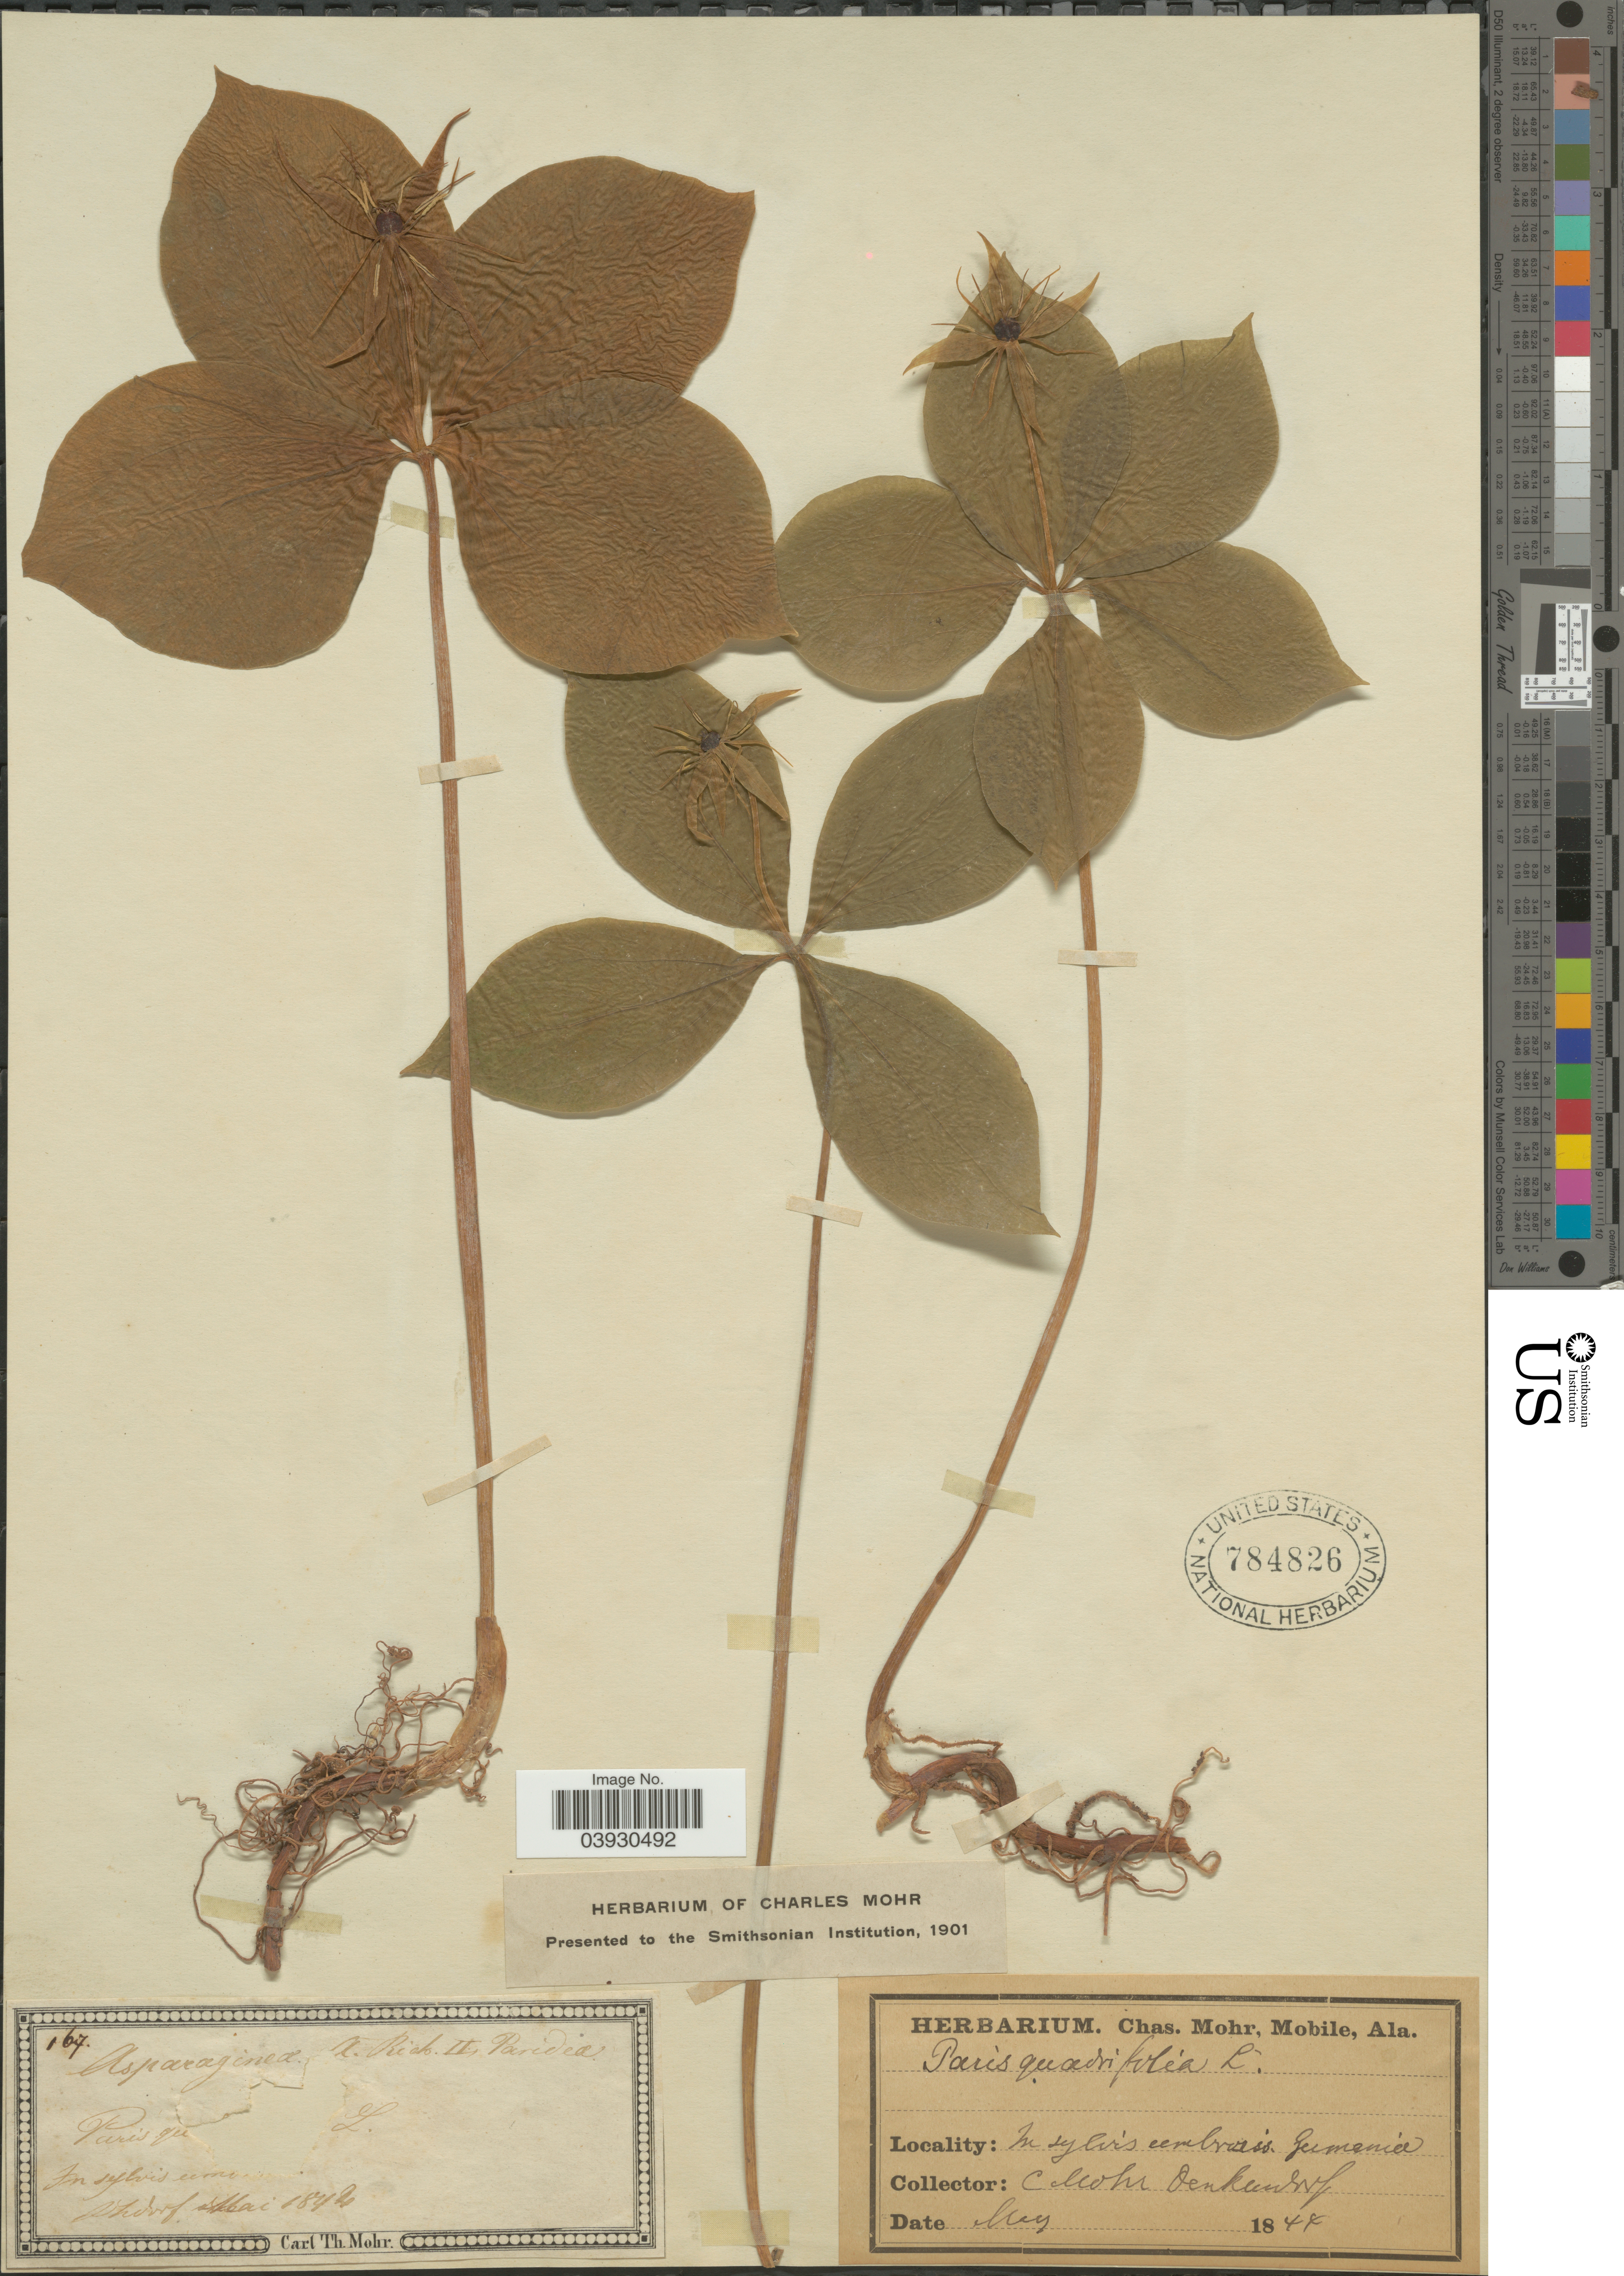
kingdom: Plantae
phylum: Tracheophyta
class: Liliopsida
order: Liliales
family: Melanthiaceae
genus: Paris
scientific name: Paris quadrifolia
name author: L.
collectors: Mohr, C. T. (herbarium)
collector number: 167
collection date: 1844-05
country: Germany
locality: Denkendorf.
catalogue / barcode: US 784826